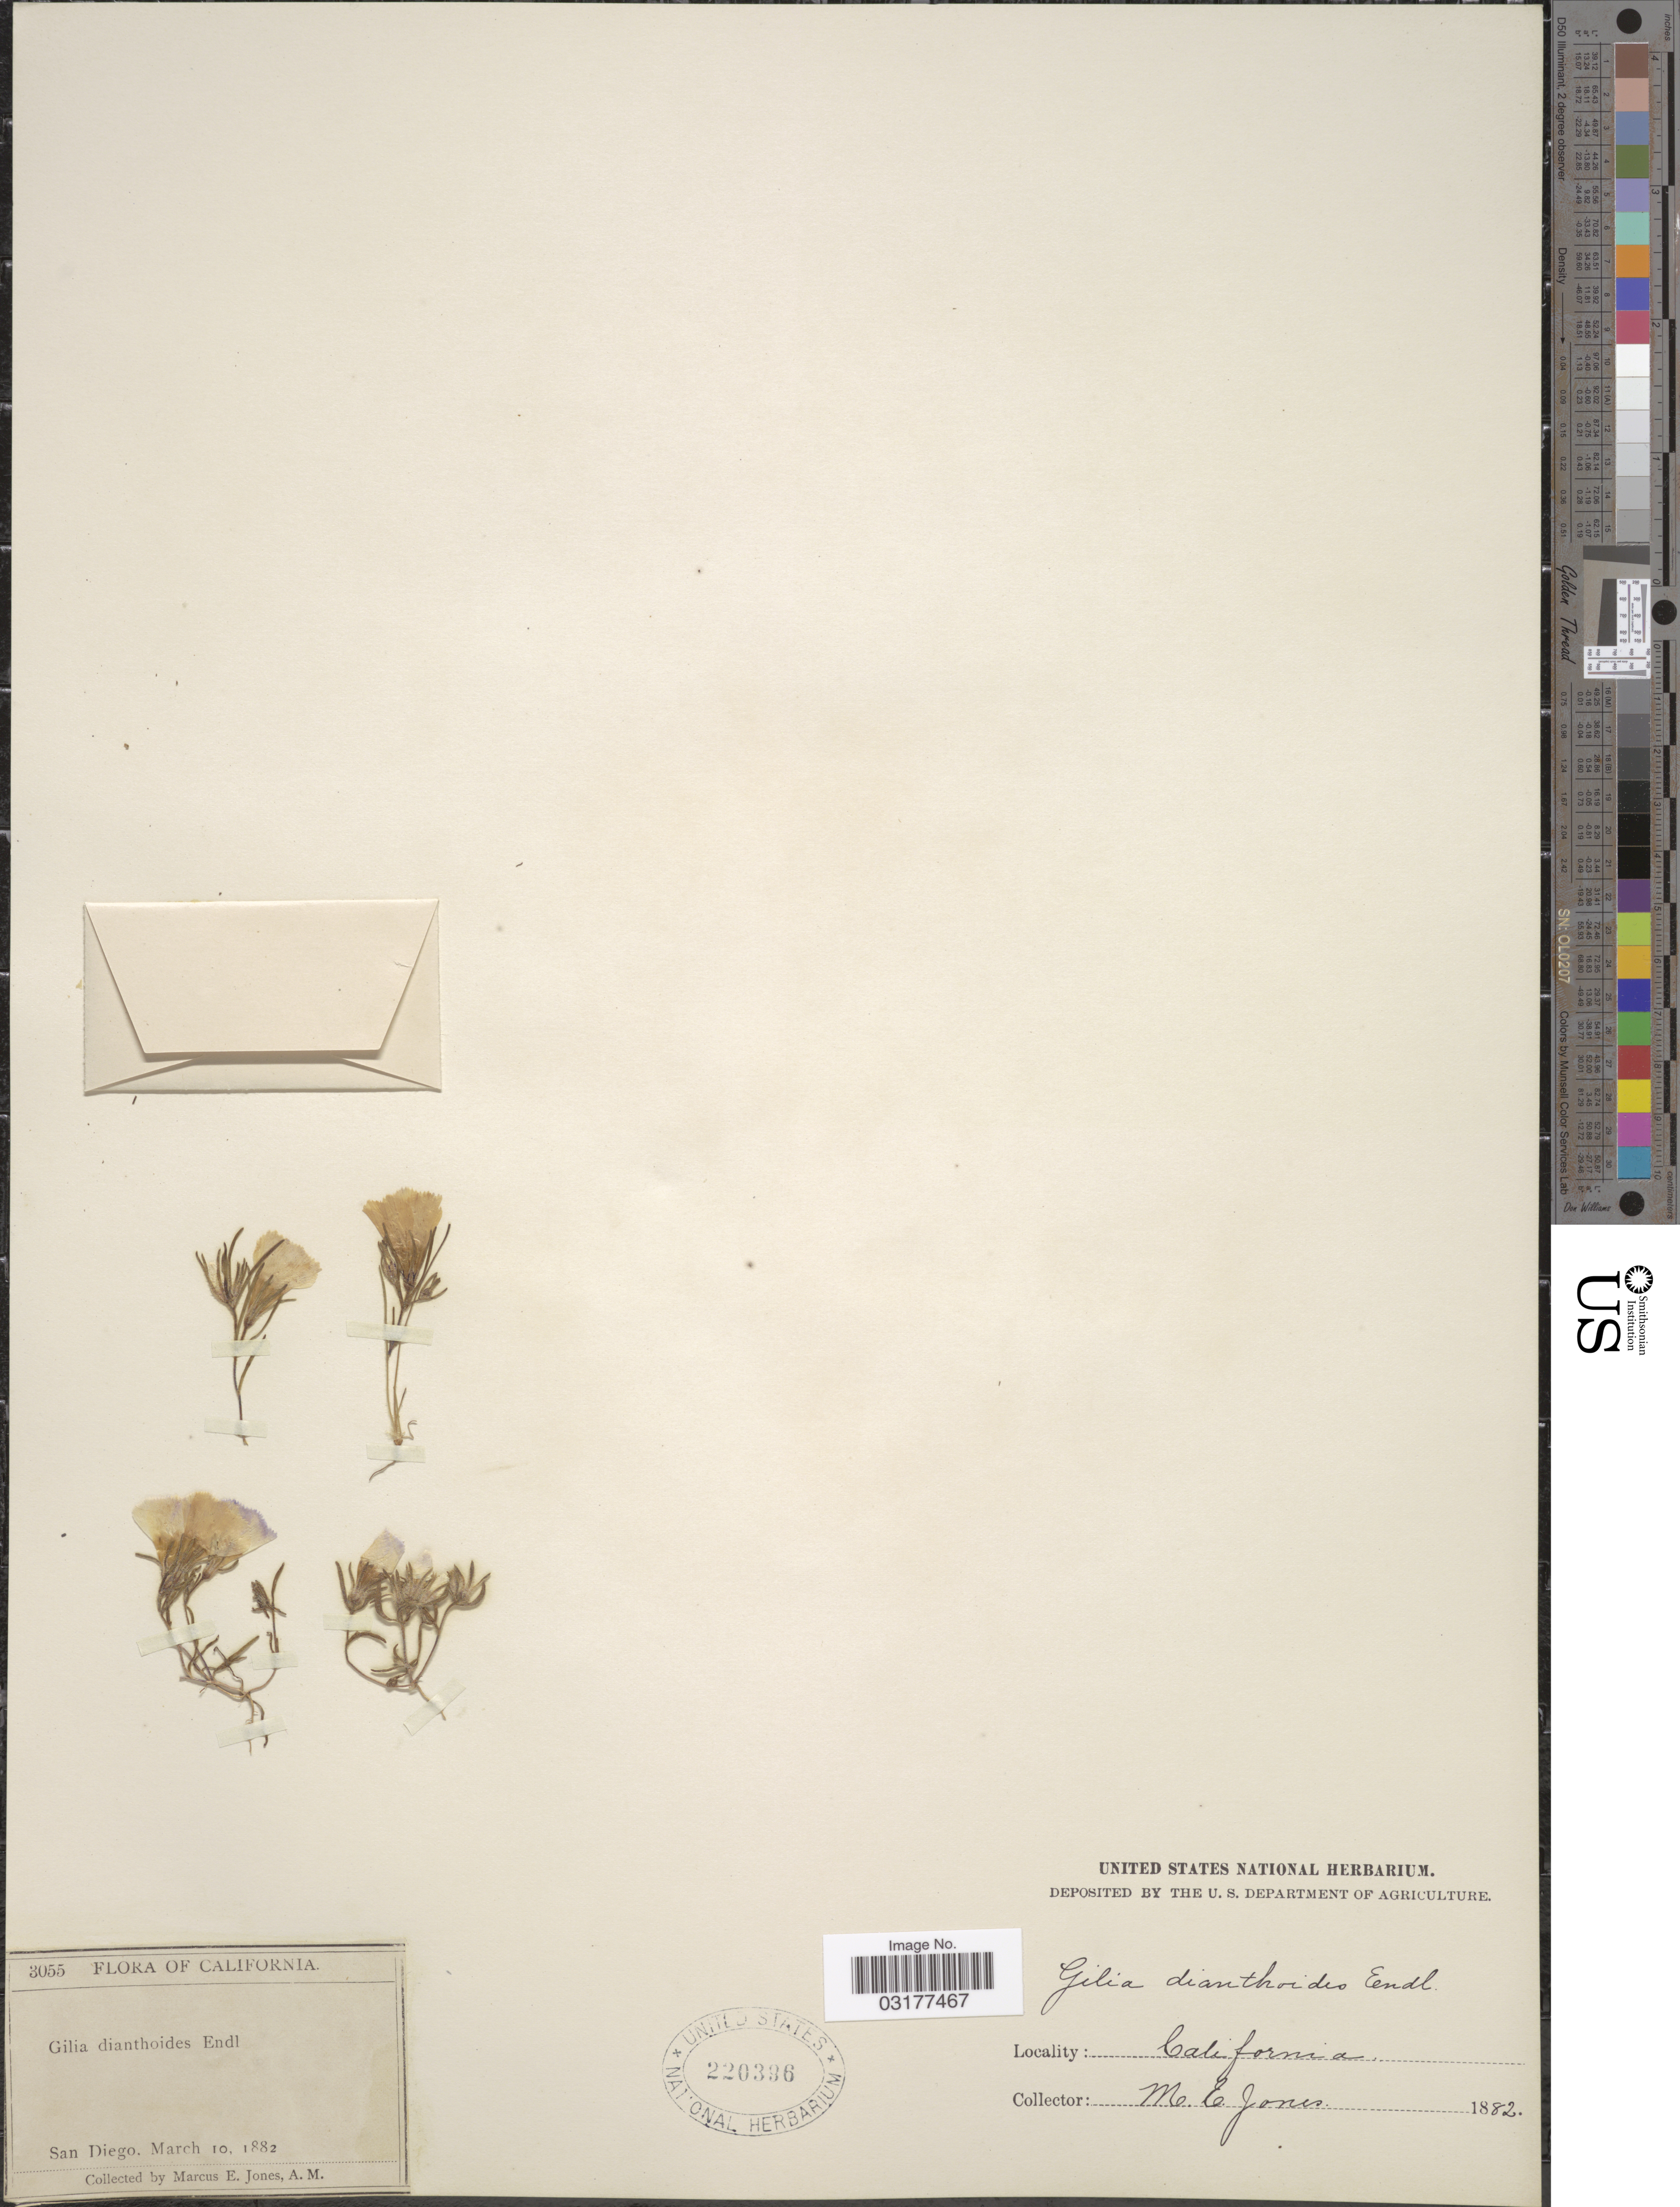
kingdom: Plantae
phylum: Tracheophyta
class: Magnoliopsida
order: Ericales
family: Polemoniaceae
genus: Linanthus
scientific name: Linanthus dianthiflorus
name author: (Benth.) Greene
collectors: M. E. Jones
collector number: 3055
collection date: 1882-03-10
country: United States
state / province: California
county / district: San Diego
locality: San Diego.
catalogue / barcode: US 220396